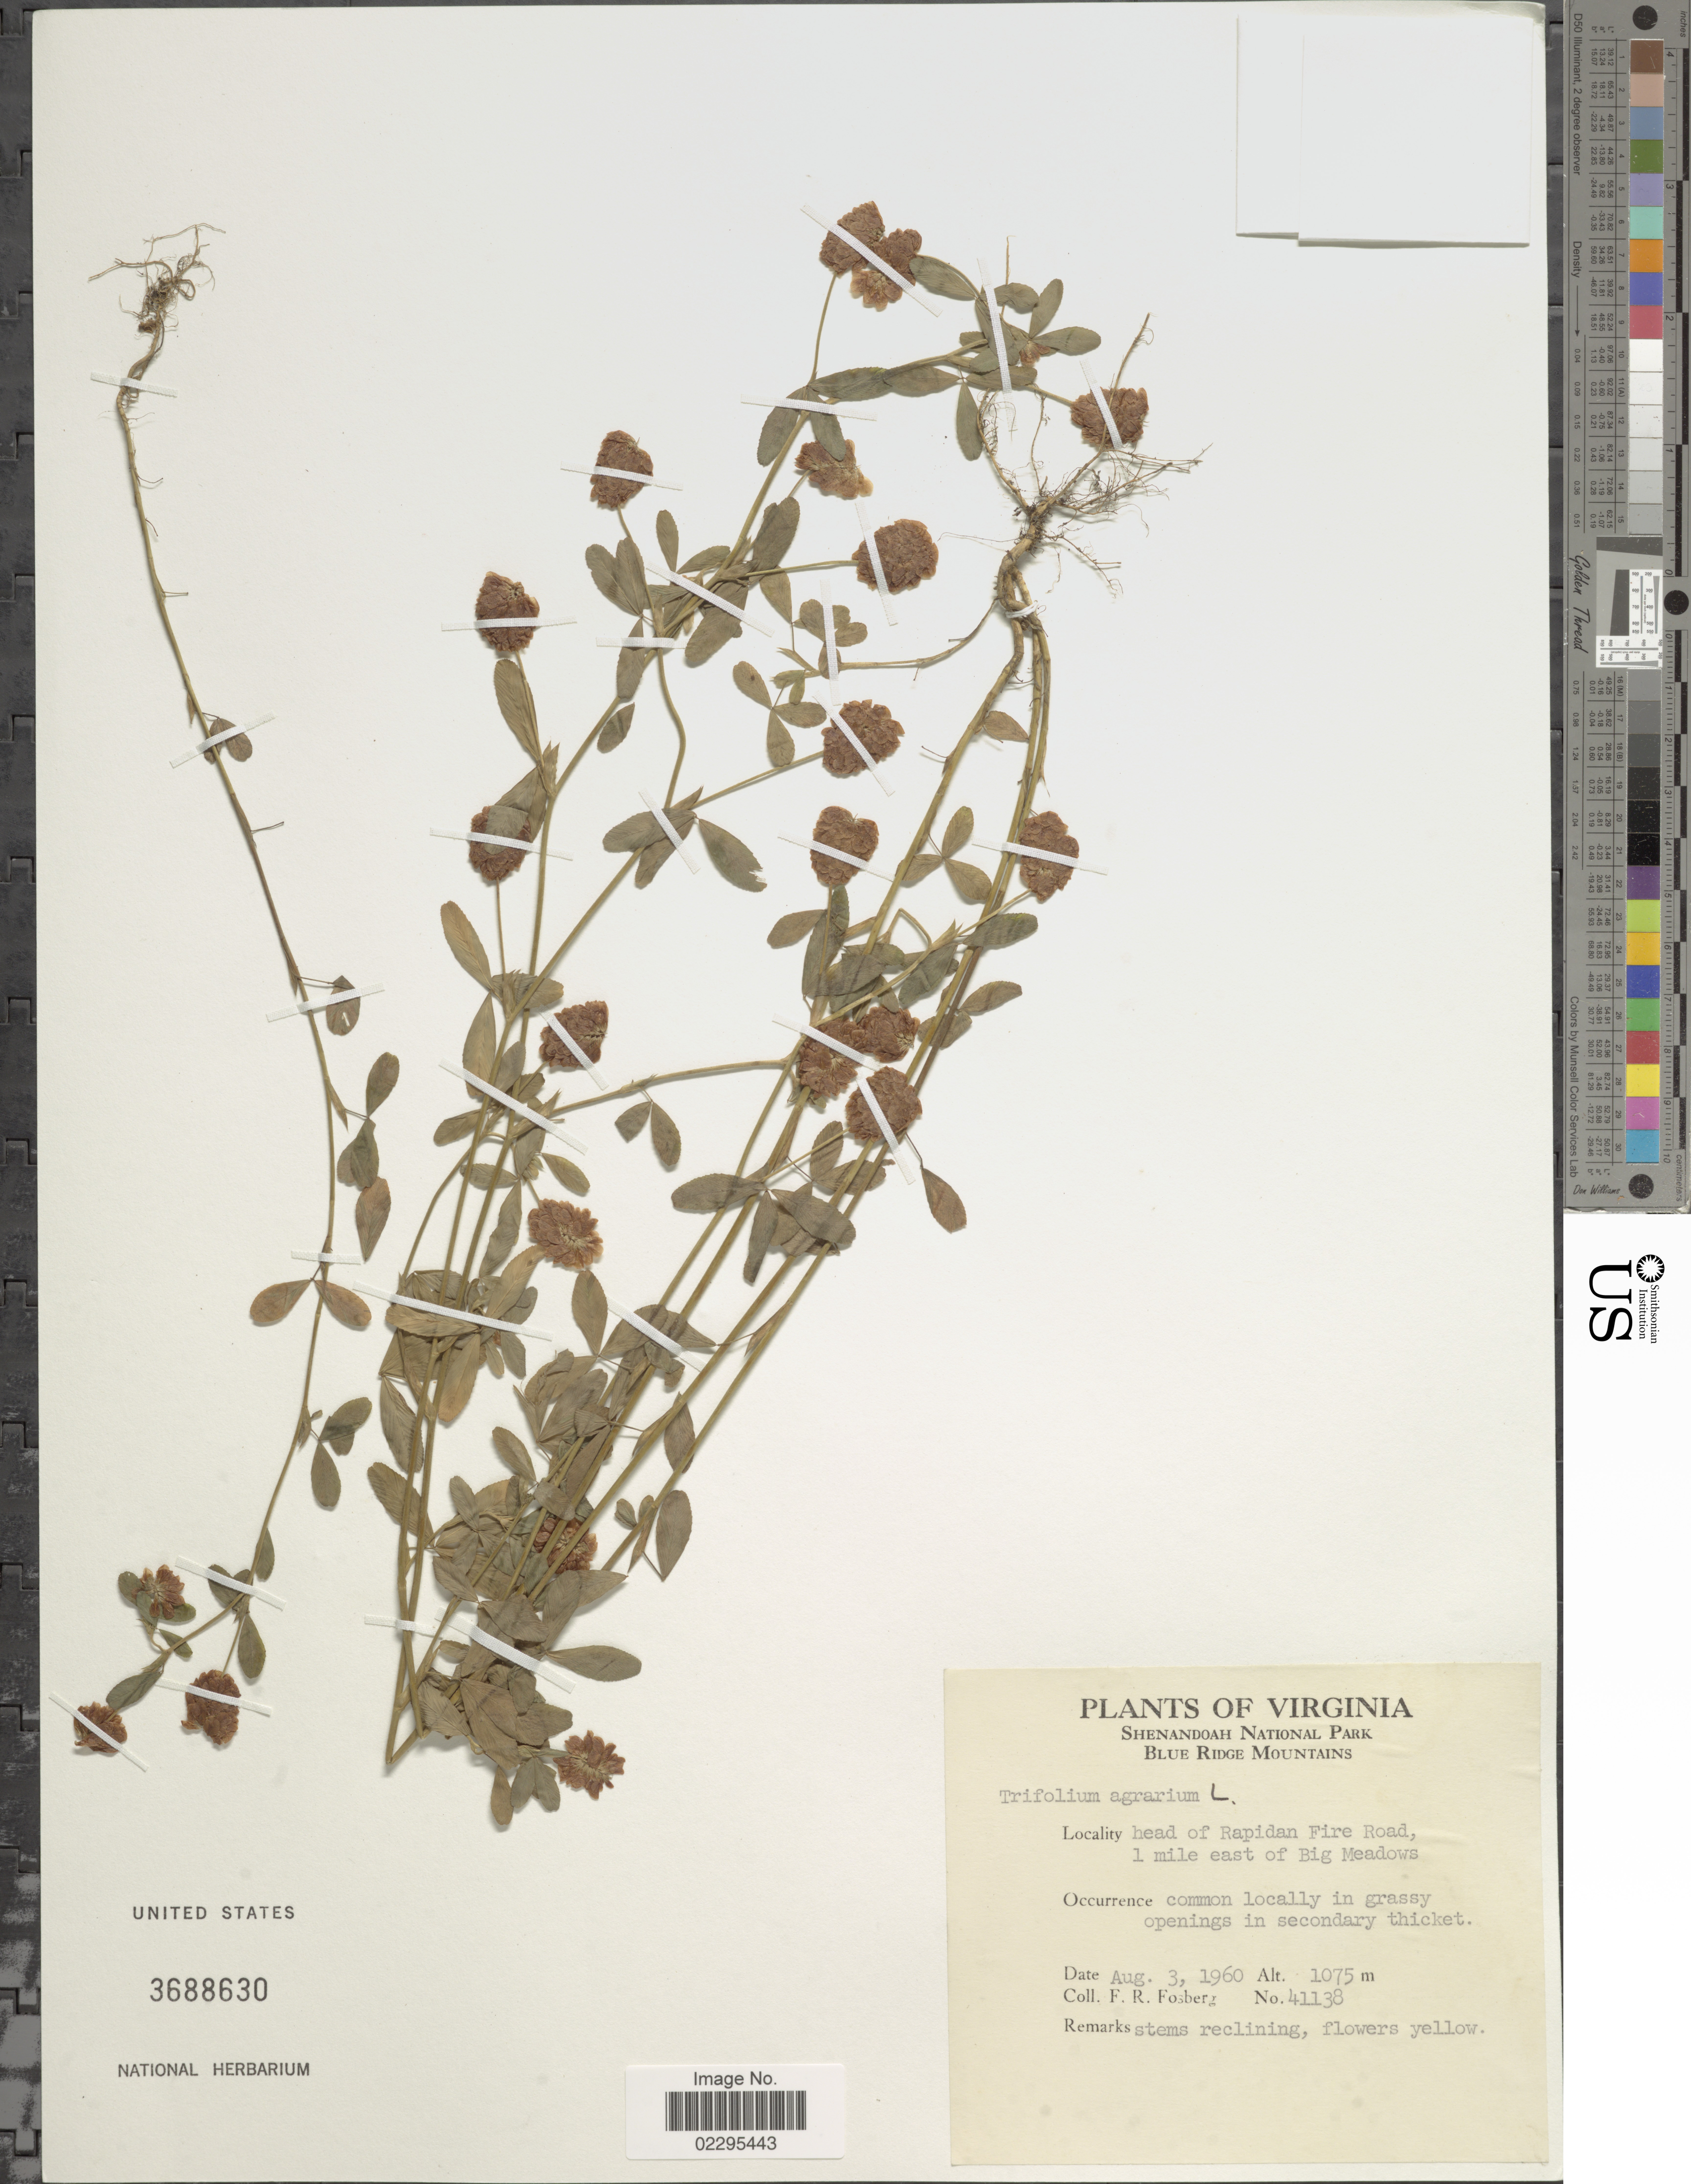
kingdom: Plantae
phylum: Tracheophyta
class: Magnoliopsida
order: Fabales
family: Fabaceae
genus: Trifolium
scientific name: Trifolium agrarium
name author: L.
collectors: F. R. Fosberg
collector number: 41138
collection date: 1960-08-03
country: United States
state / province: Virginia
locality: Shenandoah National Park. Blue Ridge Mountains. head of Rapidan Fire Road, 1 mile east of Big Meadows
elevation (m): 1075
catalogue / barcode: US 3688630